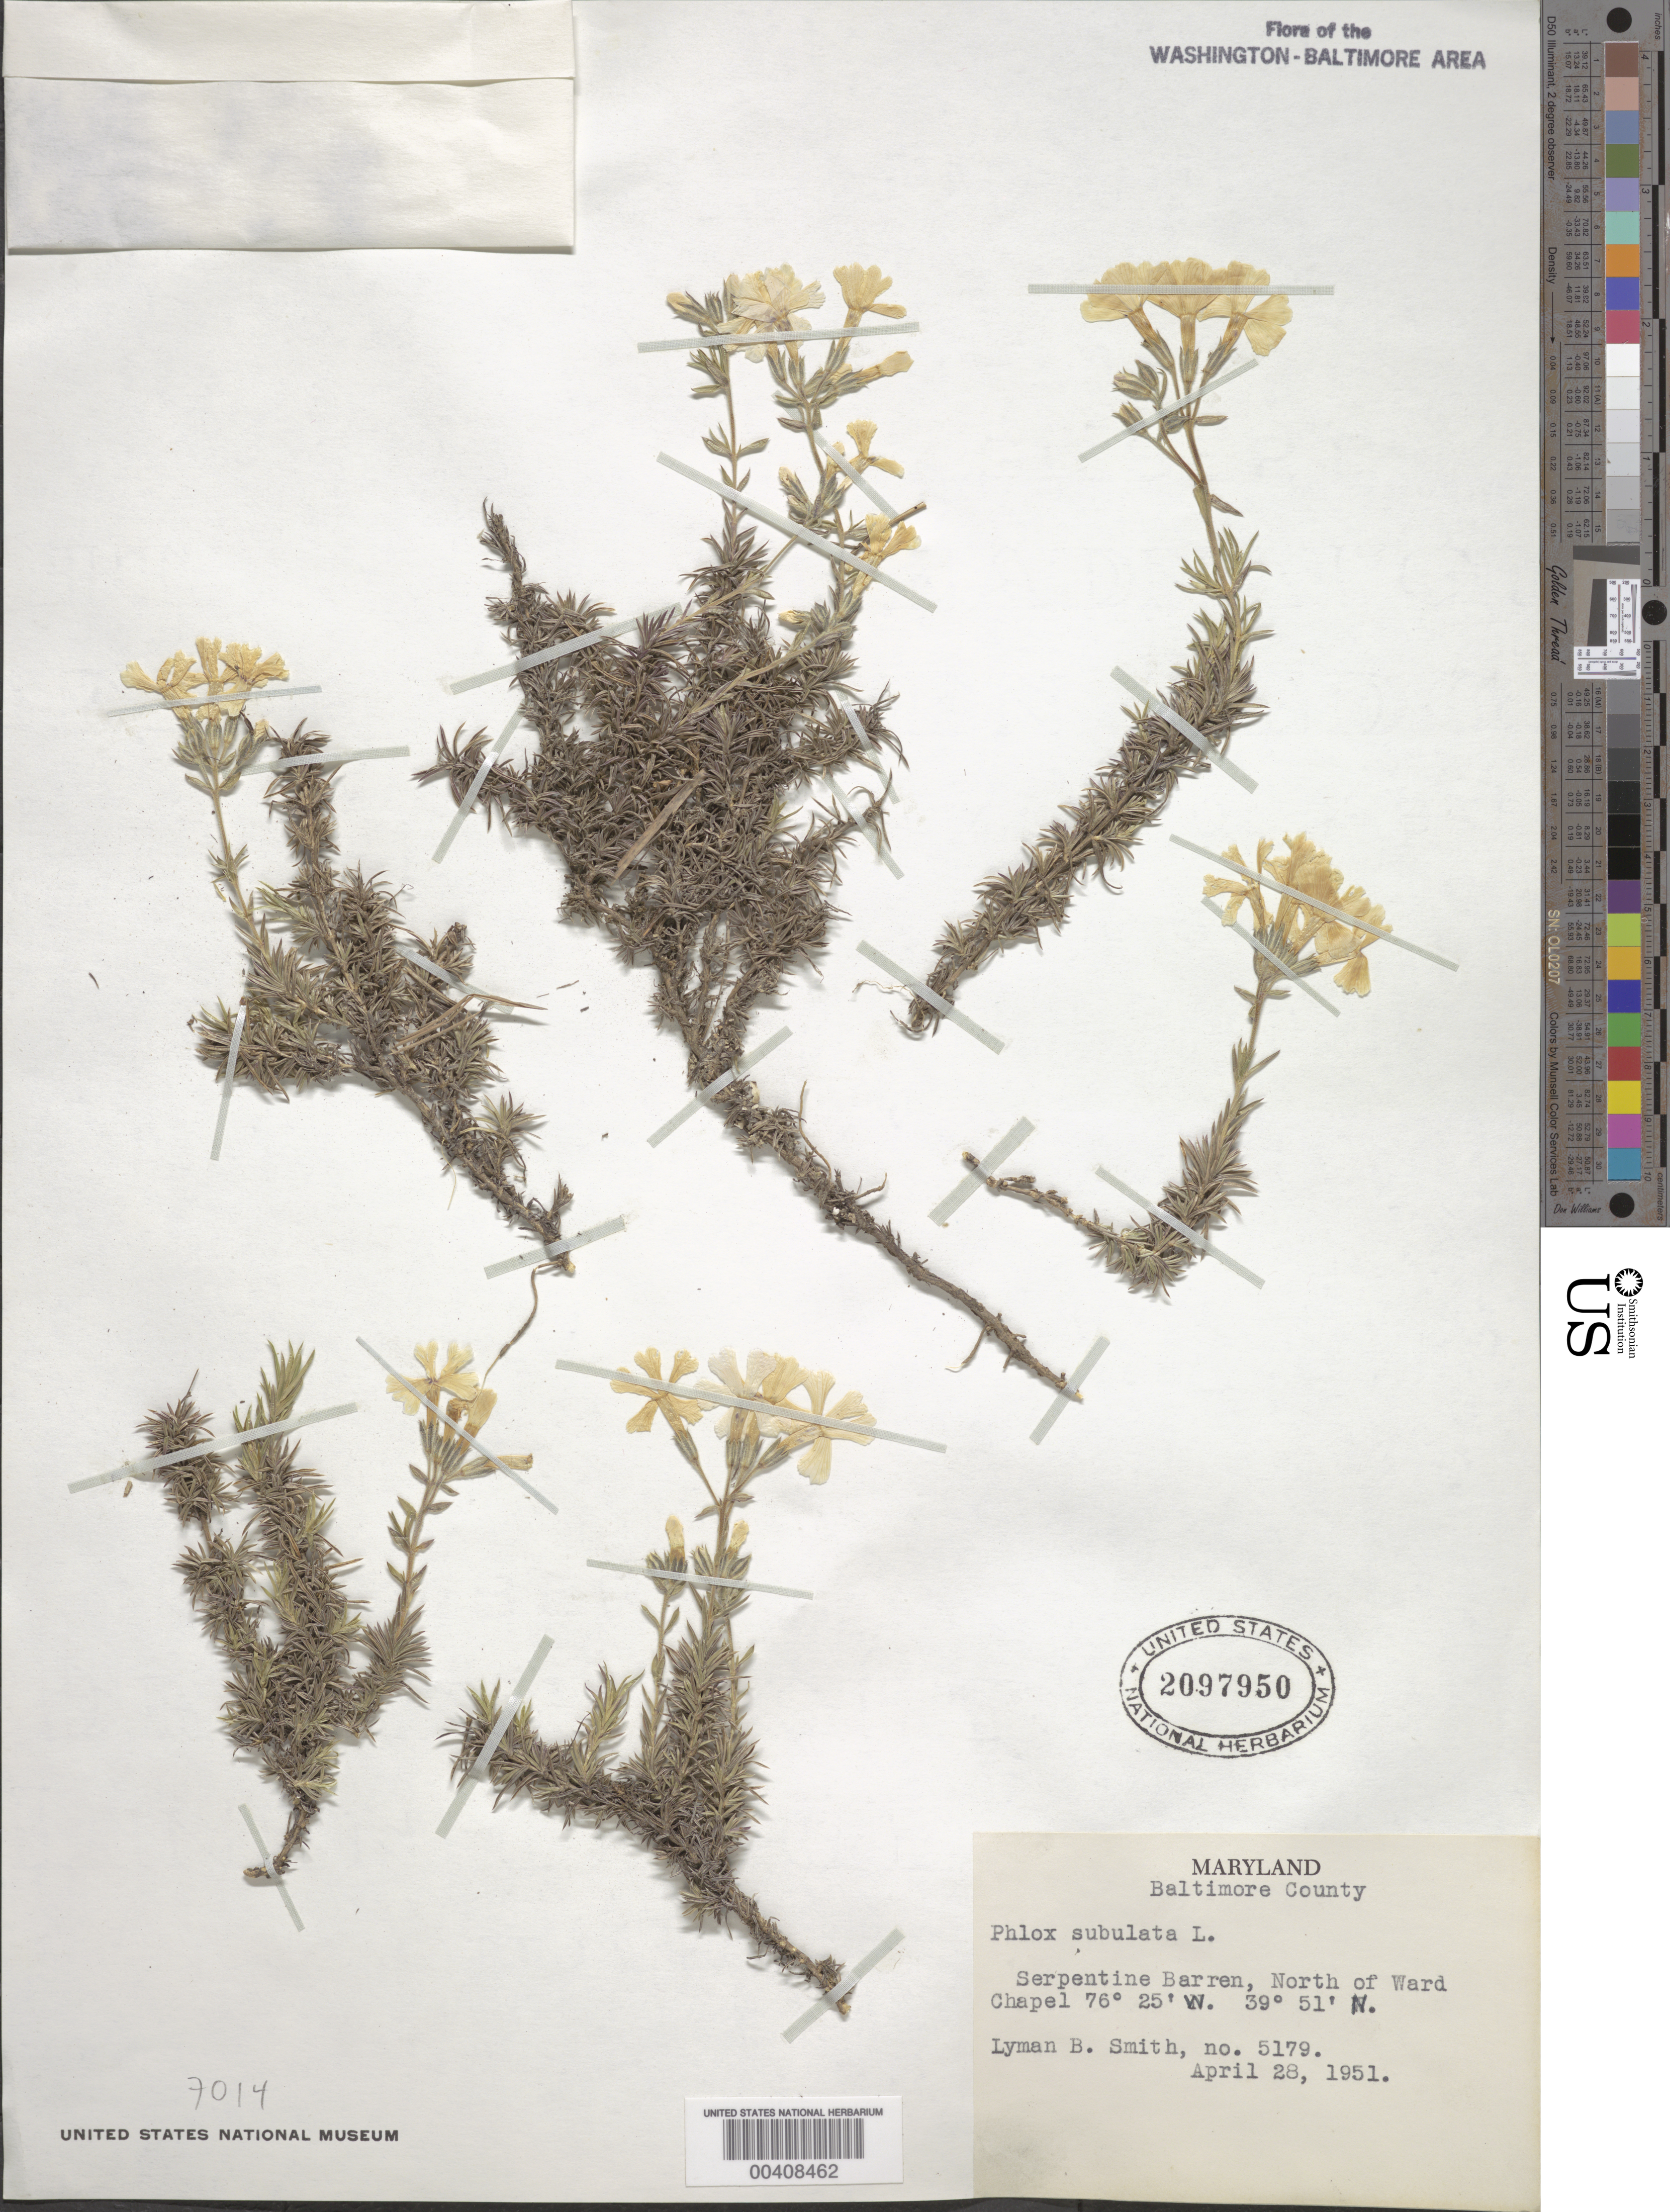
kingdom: Plantae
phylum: Tracheophyta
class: Magnoliopsida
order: Ericales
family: Polemoniaceae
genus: Phlox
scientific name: Phlox subulata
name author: L.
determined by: Wherry, E. T.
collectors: L. Smith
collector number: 5179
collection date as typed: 28 Apr 1951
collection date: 1951-04-28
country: United States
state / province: Maryland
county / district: Baltimore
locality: N of Ward Chapel, 76 Degrees 25 Minutes W, 39 Degrees 51 Minutes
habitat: Serpentine barren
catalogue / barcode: US 2097950